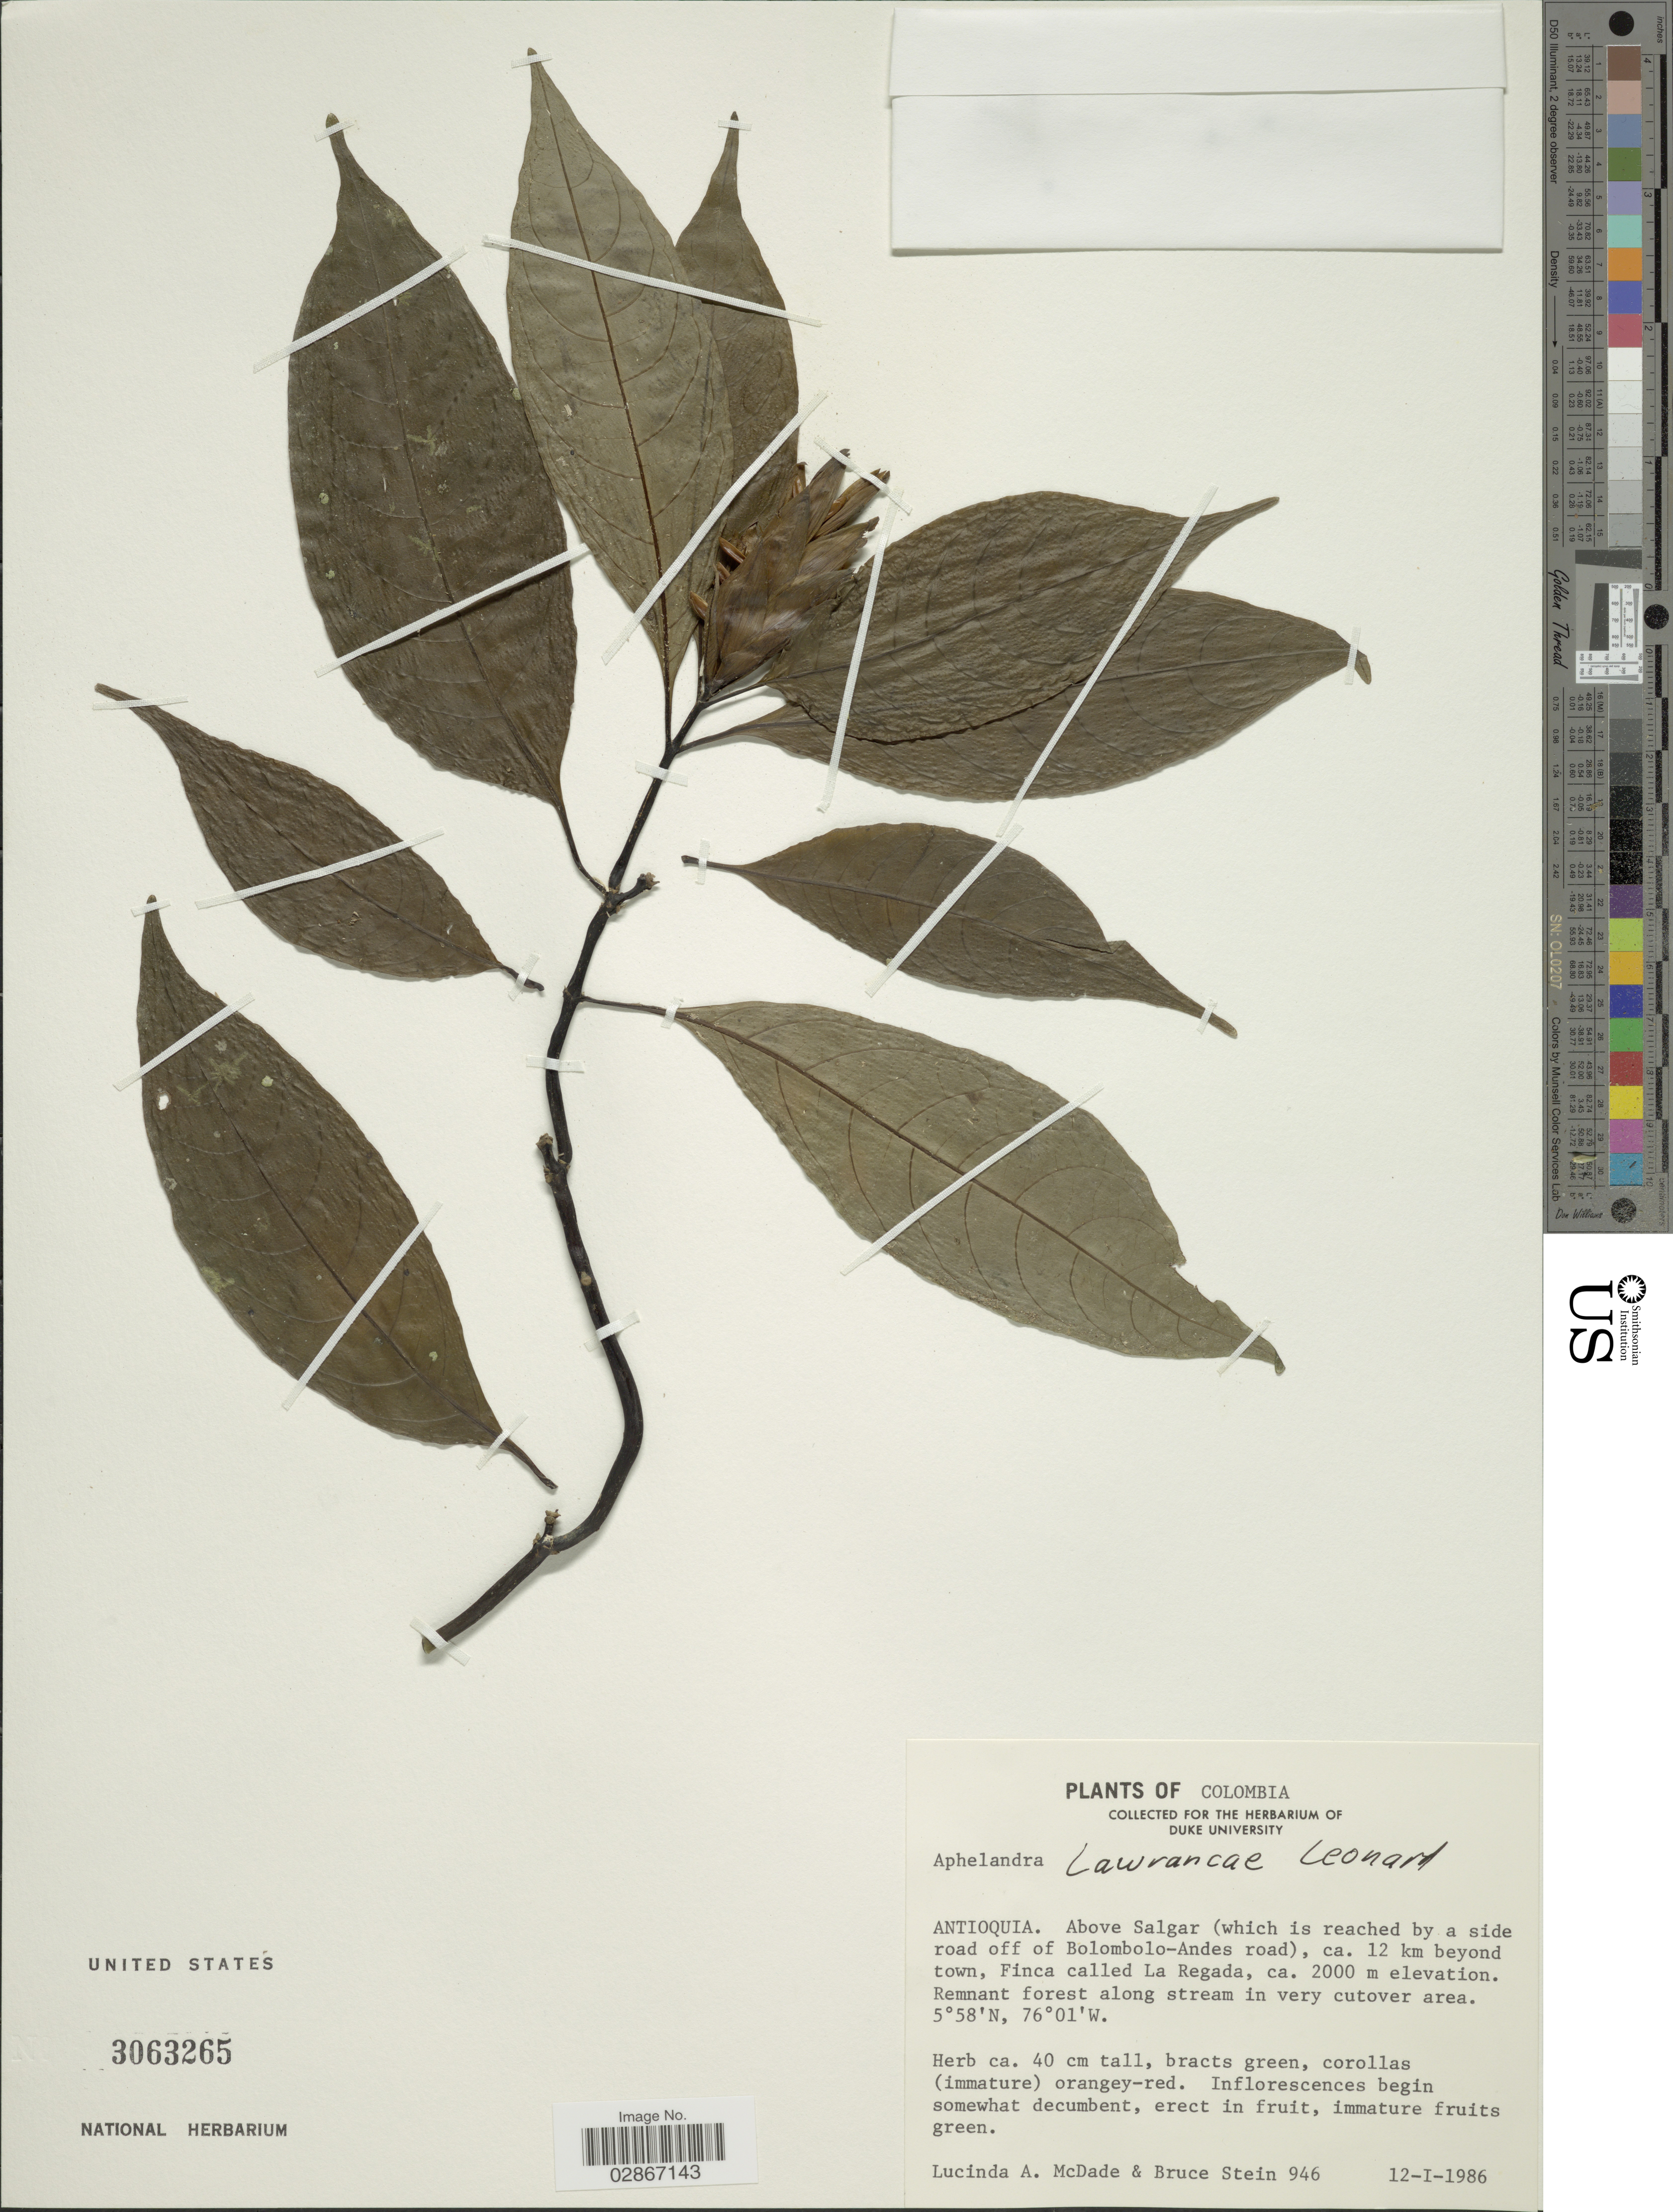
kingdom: Plantae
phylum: Tracheophyta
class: Magnoliopsida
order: Lamiales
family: Acanthaceae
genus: Aphelandra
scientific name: Aphelandra lawranceae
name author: Leonard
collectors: L. McDade & B. A. Stein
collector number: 946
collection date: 1986-01-12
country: Colombia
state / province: Antioquia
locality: Above Salgar (ehich is reached by a side road off of Bolombolo-Andes road), ca. 12 km beyond town, Finca La Regada.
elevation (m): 2000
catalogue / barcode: US 3063265